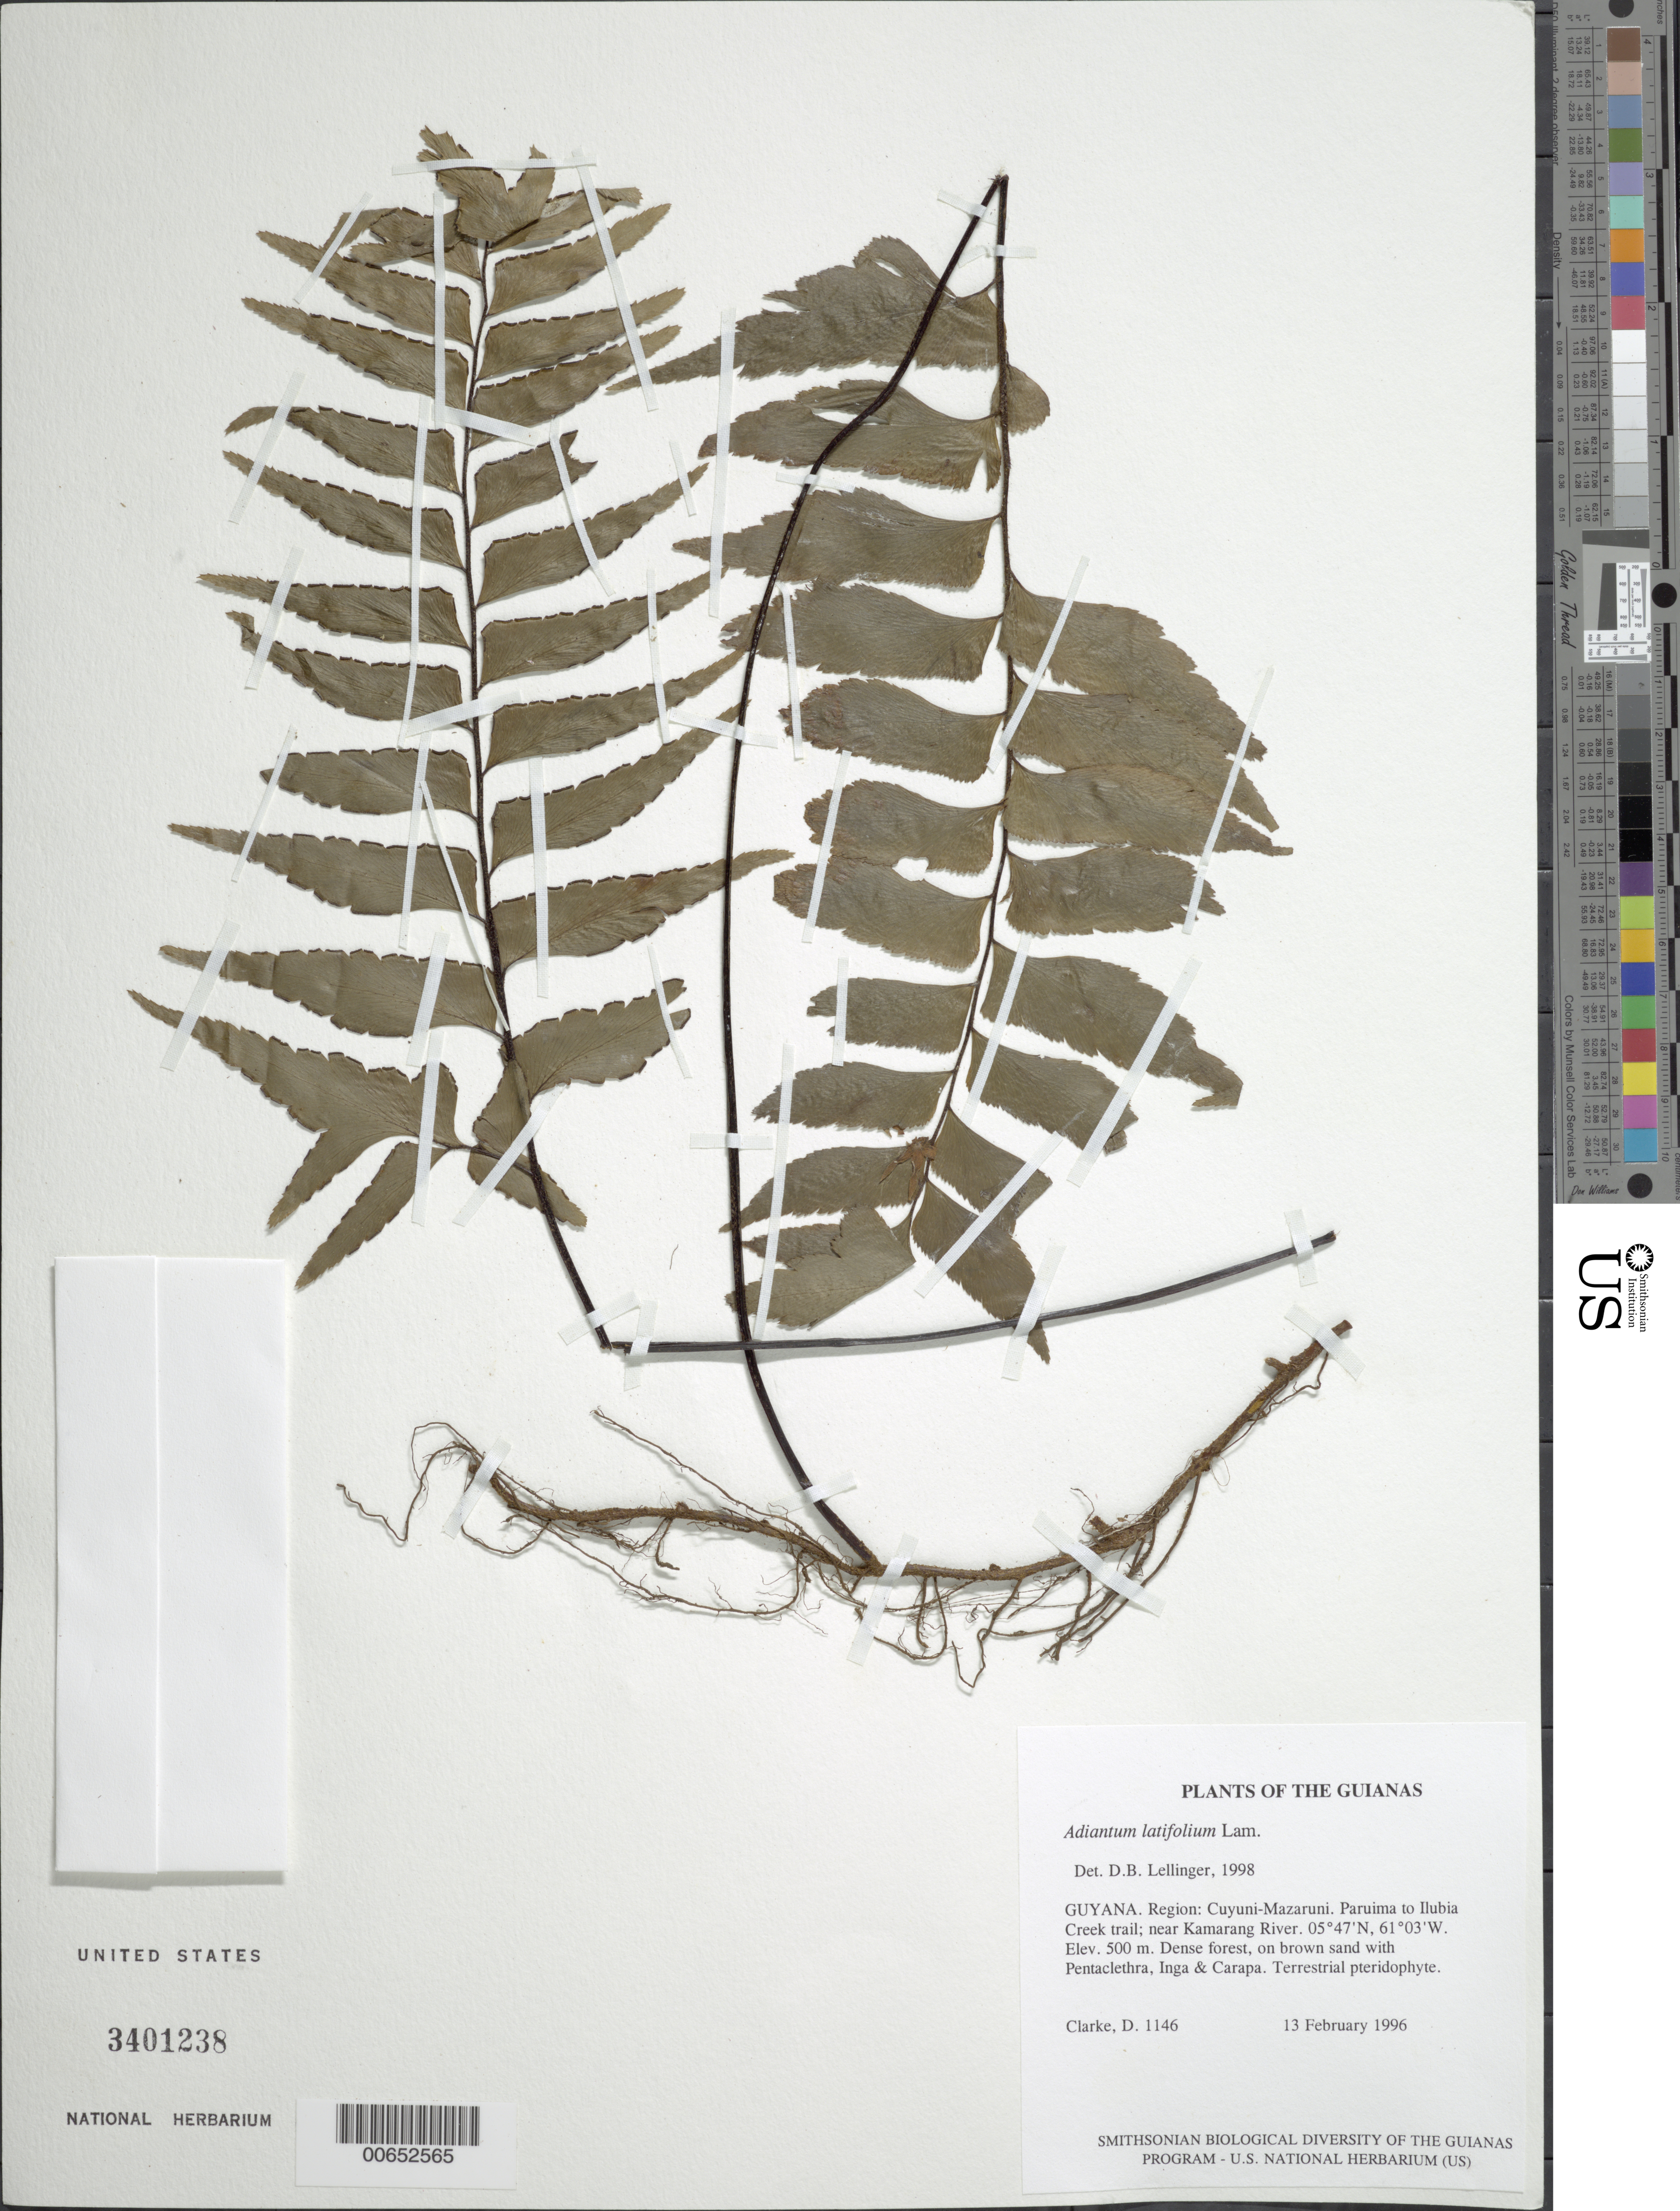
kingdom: Plantae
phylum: Tracheophyta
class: Polypodiopsida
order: Polypodiales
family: Pteridaceae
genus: Adiantum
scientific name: Adiantum latifolium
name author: Lam.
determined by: Lellinger, David B., (BOT), Smithsonian Institution - National Museum of Natural History (UNITED STATES)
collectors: H. D. Clarke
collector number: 1146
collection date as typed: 13 February 1996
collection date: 1996-02-13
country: Guyana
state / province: Cuyuni-Mazaruni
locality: Paruima to Ilubia Creek trail; near Kamarang River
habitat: Dense forest, on brown sand with Pentaclethra, Inga & Carapa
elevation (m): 500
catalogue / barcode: US 3401238